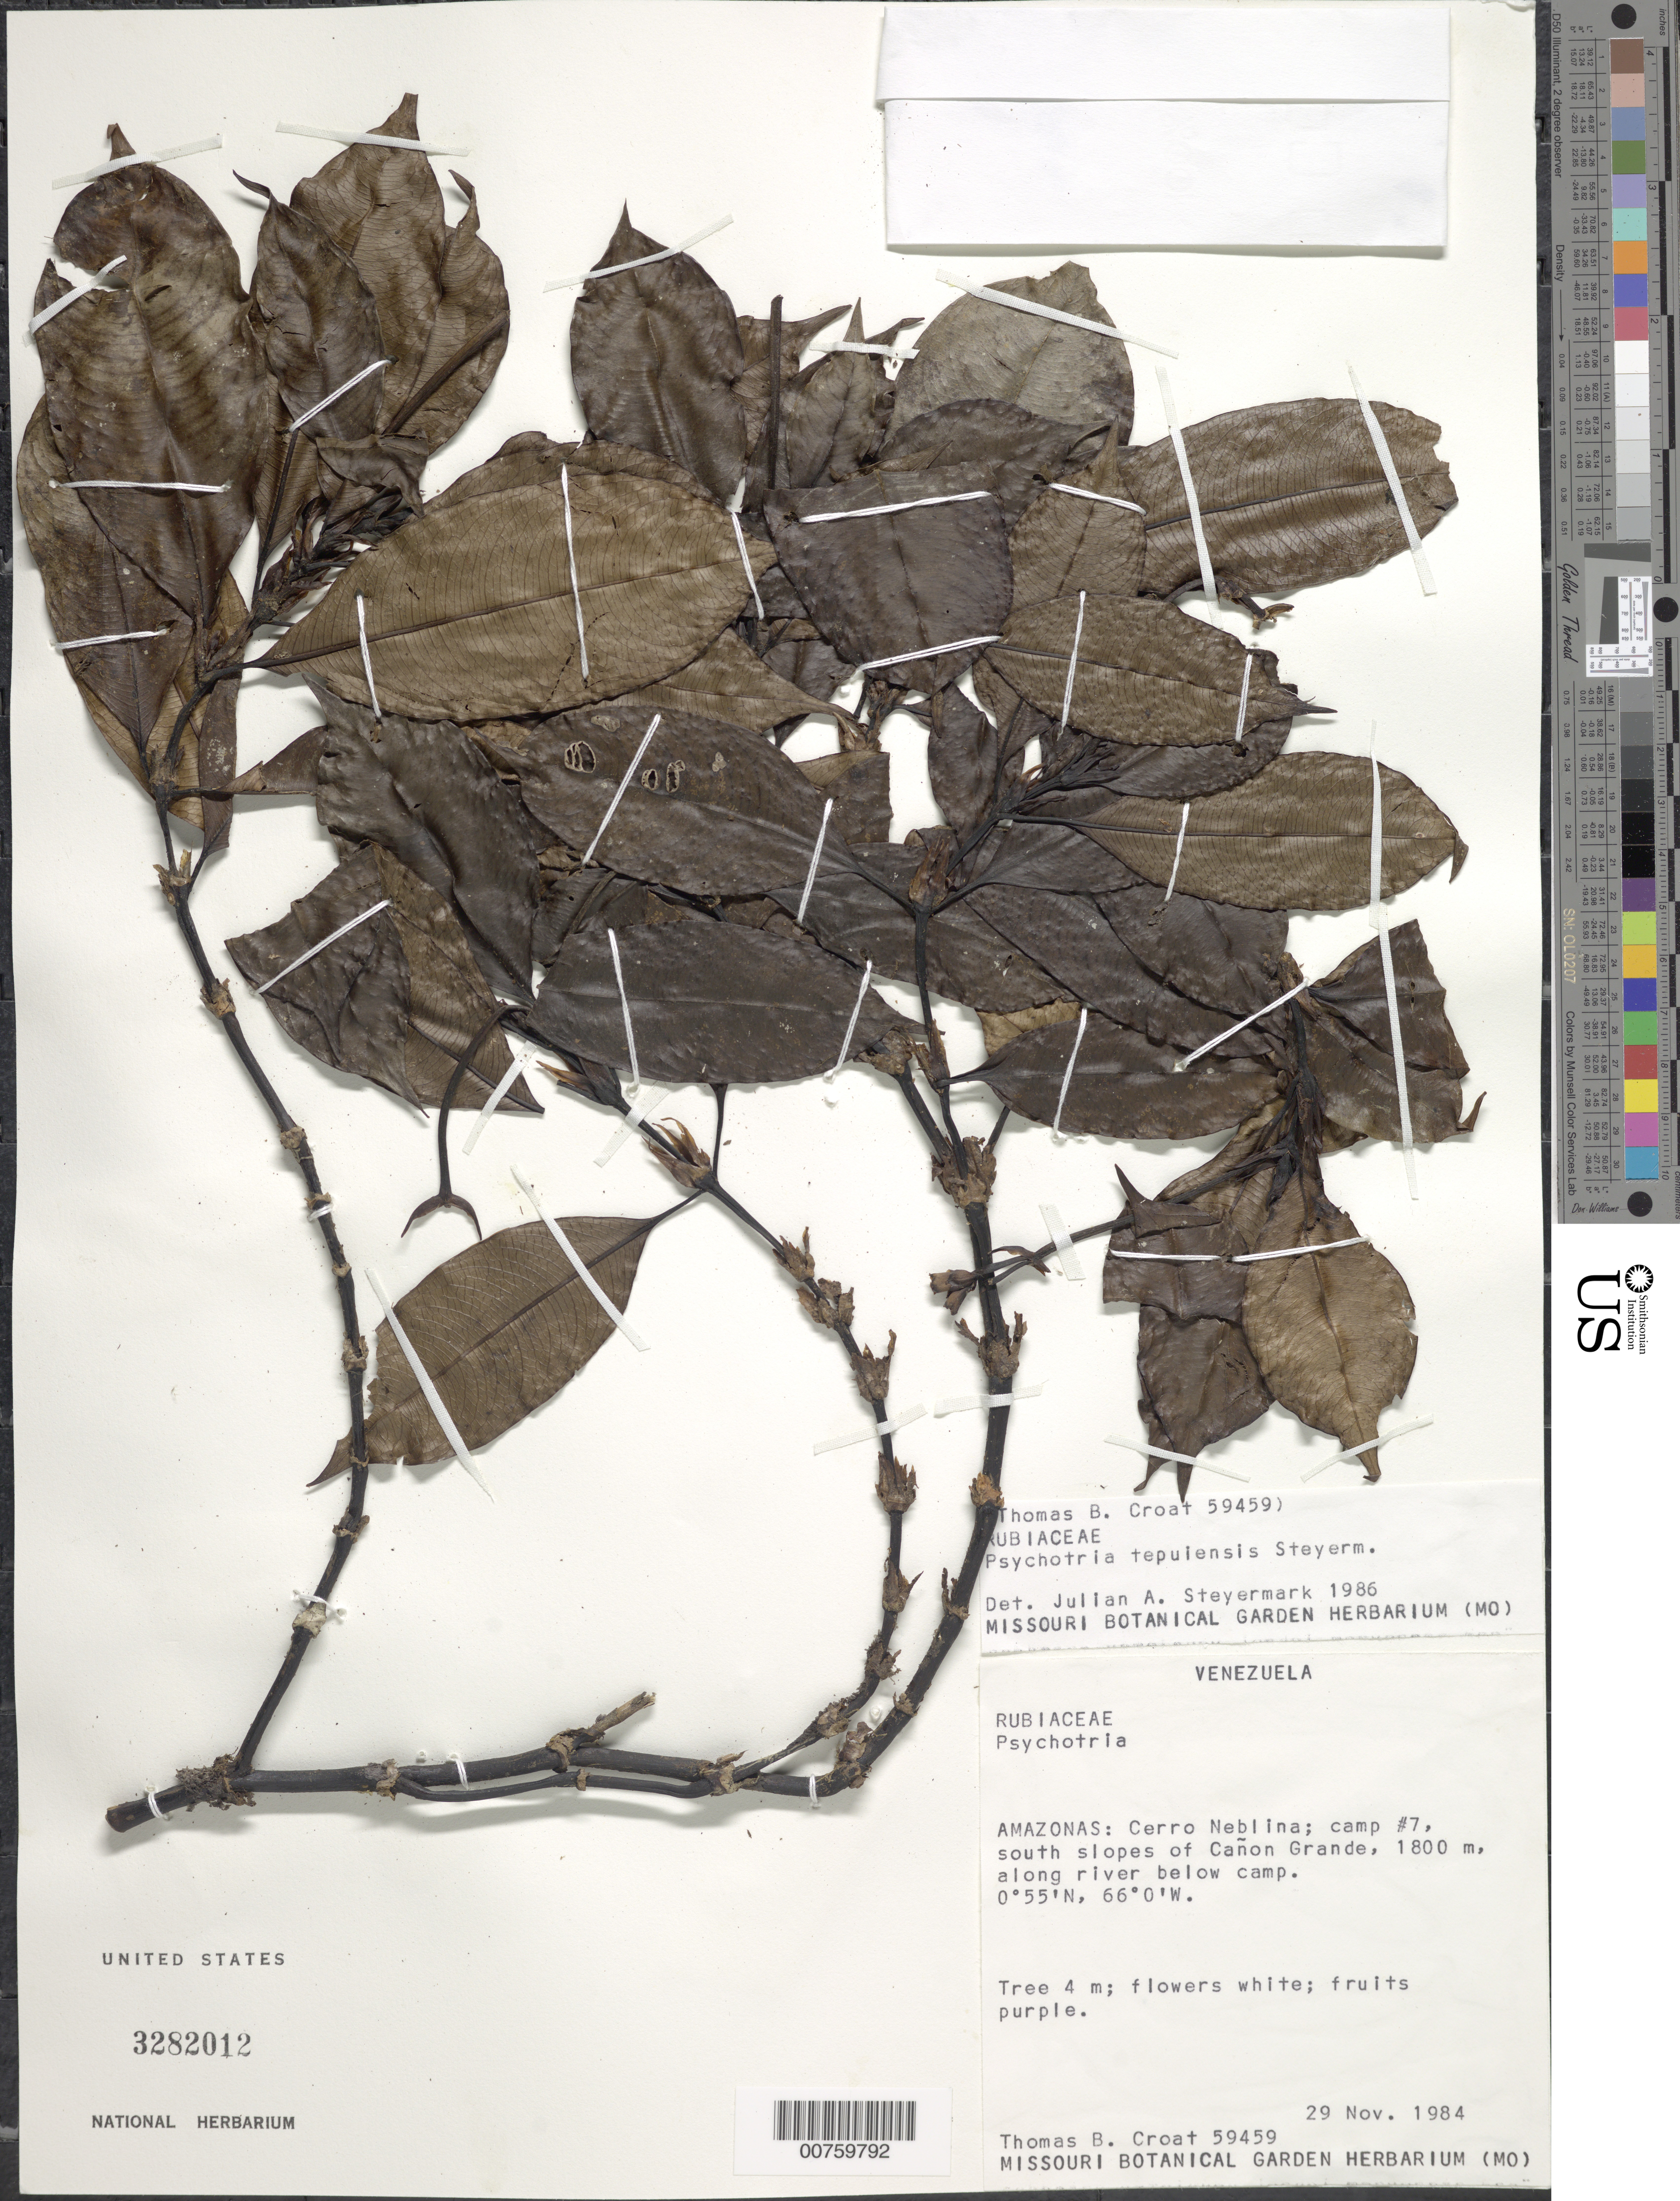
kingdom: Plantae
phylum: Tracheophyta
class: Magnoliopsida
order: Gentianales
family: Rubiaceae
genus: Psychotria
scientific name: Psychotria tepuiensis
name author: (Steyerm.) Steyerm.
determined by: Steyermark, Julian A., (VEN)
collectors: T. B. Croat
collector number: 59459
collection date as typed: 29-Nov-84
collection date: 1984-11-29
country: Venezuela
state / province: Amazonas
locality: Cerro Neblina, camp #7, S slopes of Cañon Grande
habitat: Along river below camp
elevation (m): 1800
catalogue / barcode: US 3282012